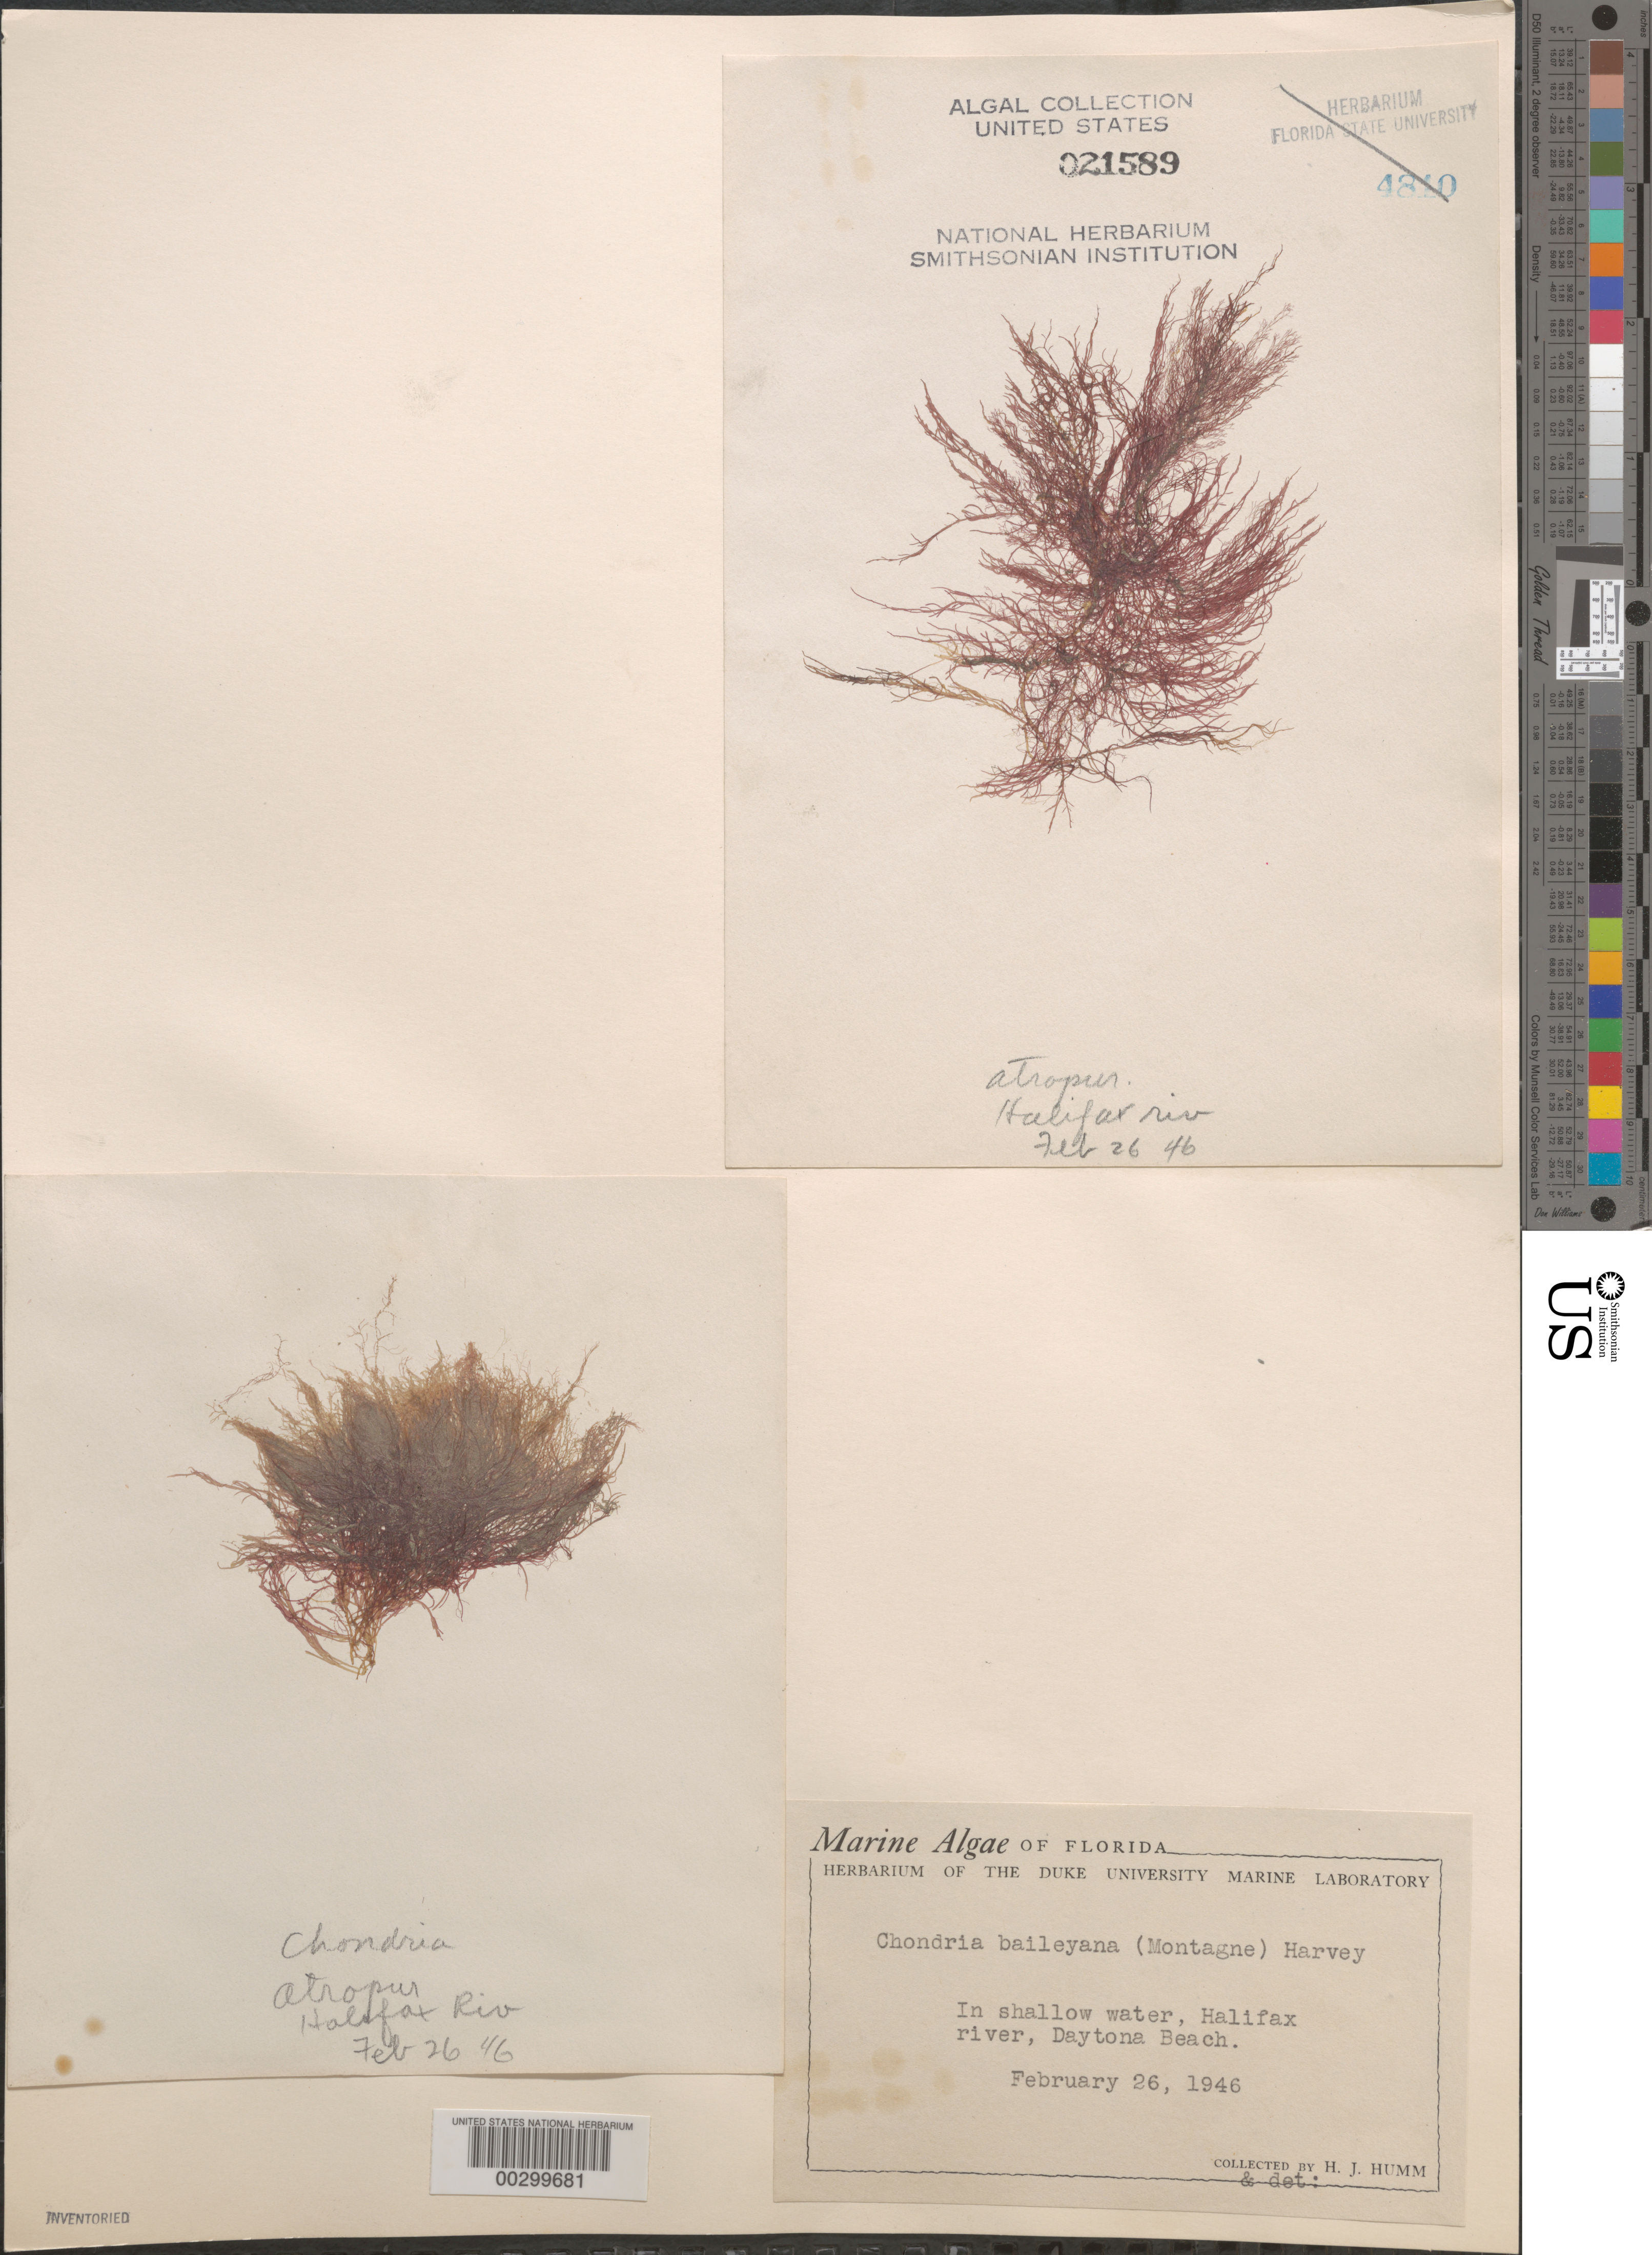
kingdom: Plantae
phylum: Rhodophyta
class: Florideophyceae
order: Ceramiales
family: Rhodomelaceae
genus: Chondria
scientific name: Chondria baileyana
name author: (Mont.) Harv.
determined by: Humm, Harold J.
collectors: H. J. Humm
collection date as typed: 26 Feb 1946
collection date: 1946-02-26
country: United States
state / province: Florida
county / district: Volusia County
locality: Halifax River, Daytona Beach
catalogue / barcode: US 21589